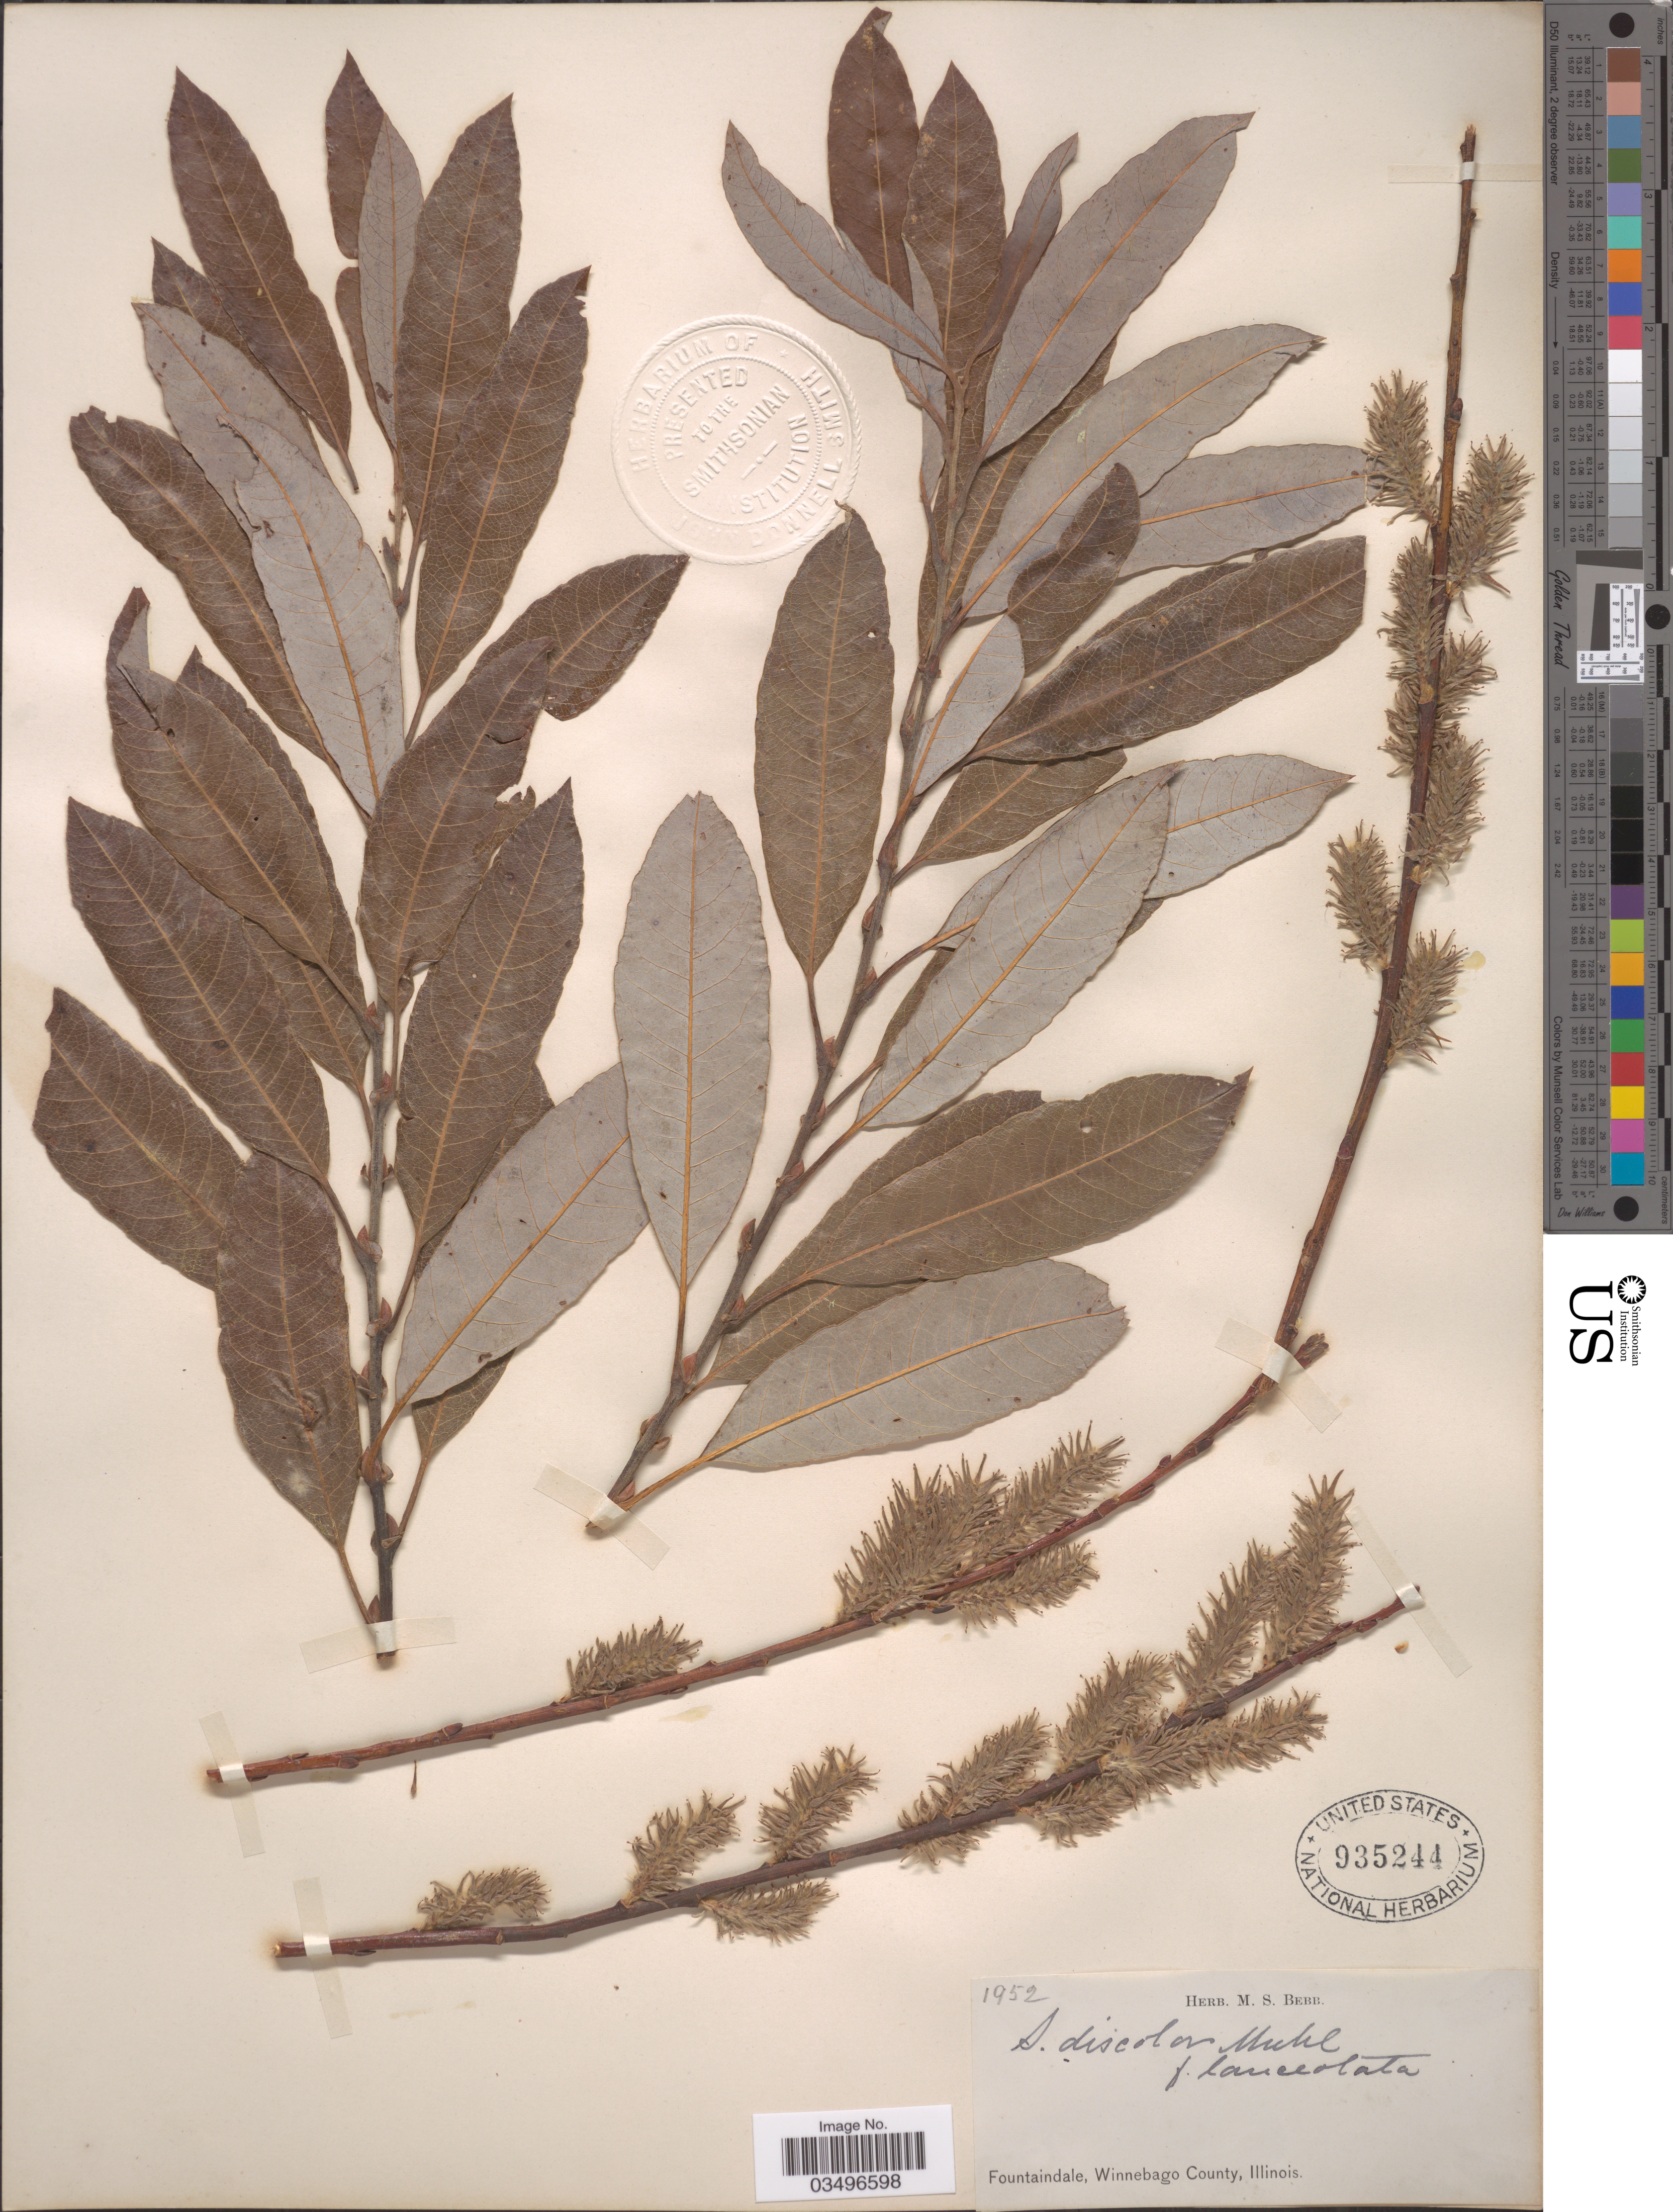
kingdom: Plantae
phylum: Tracheophyta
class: Magnoliopsida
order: Malpighiales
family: Salicaceae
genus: Salix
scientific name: Salix discolor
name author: Muhl.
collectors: ex Herb. M. S. Bebb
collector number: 1952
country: United States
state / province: Illinois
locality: Fountaindale, Winnebago County.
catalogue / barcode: US 935244